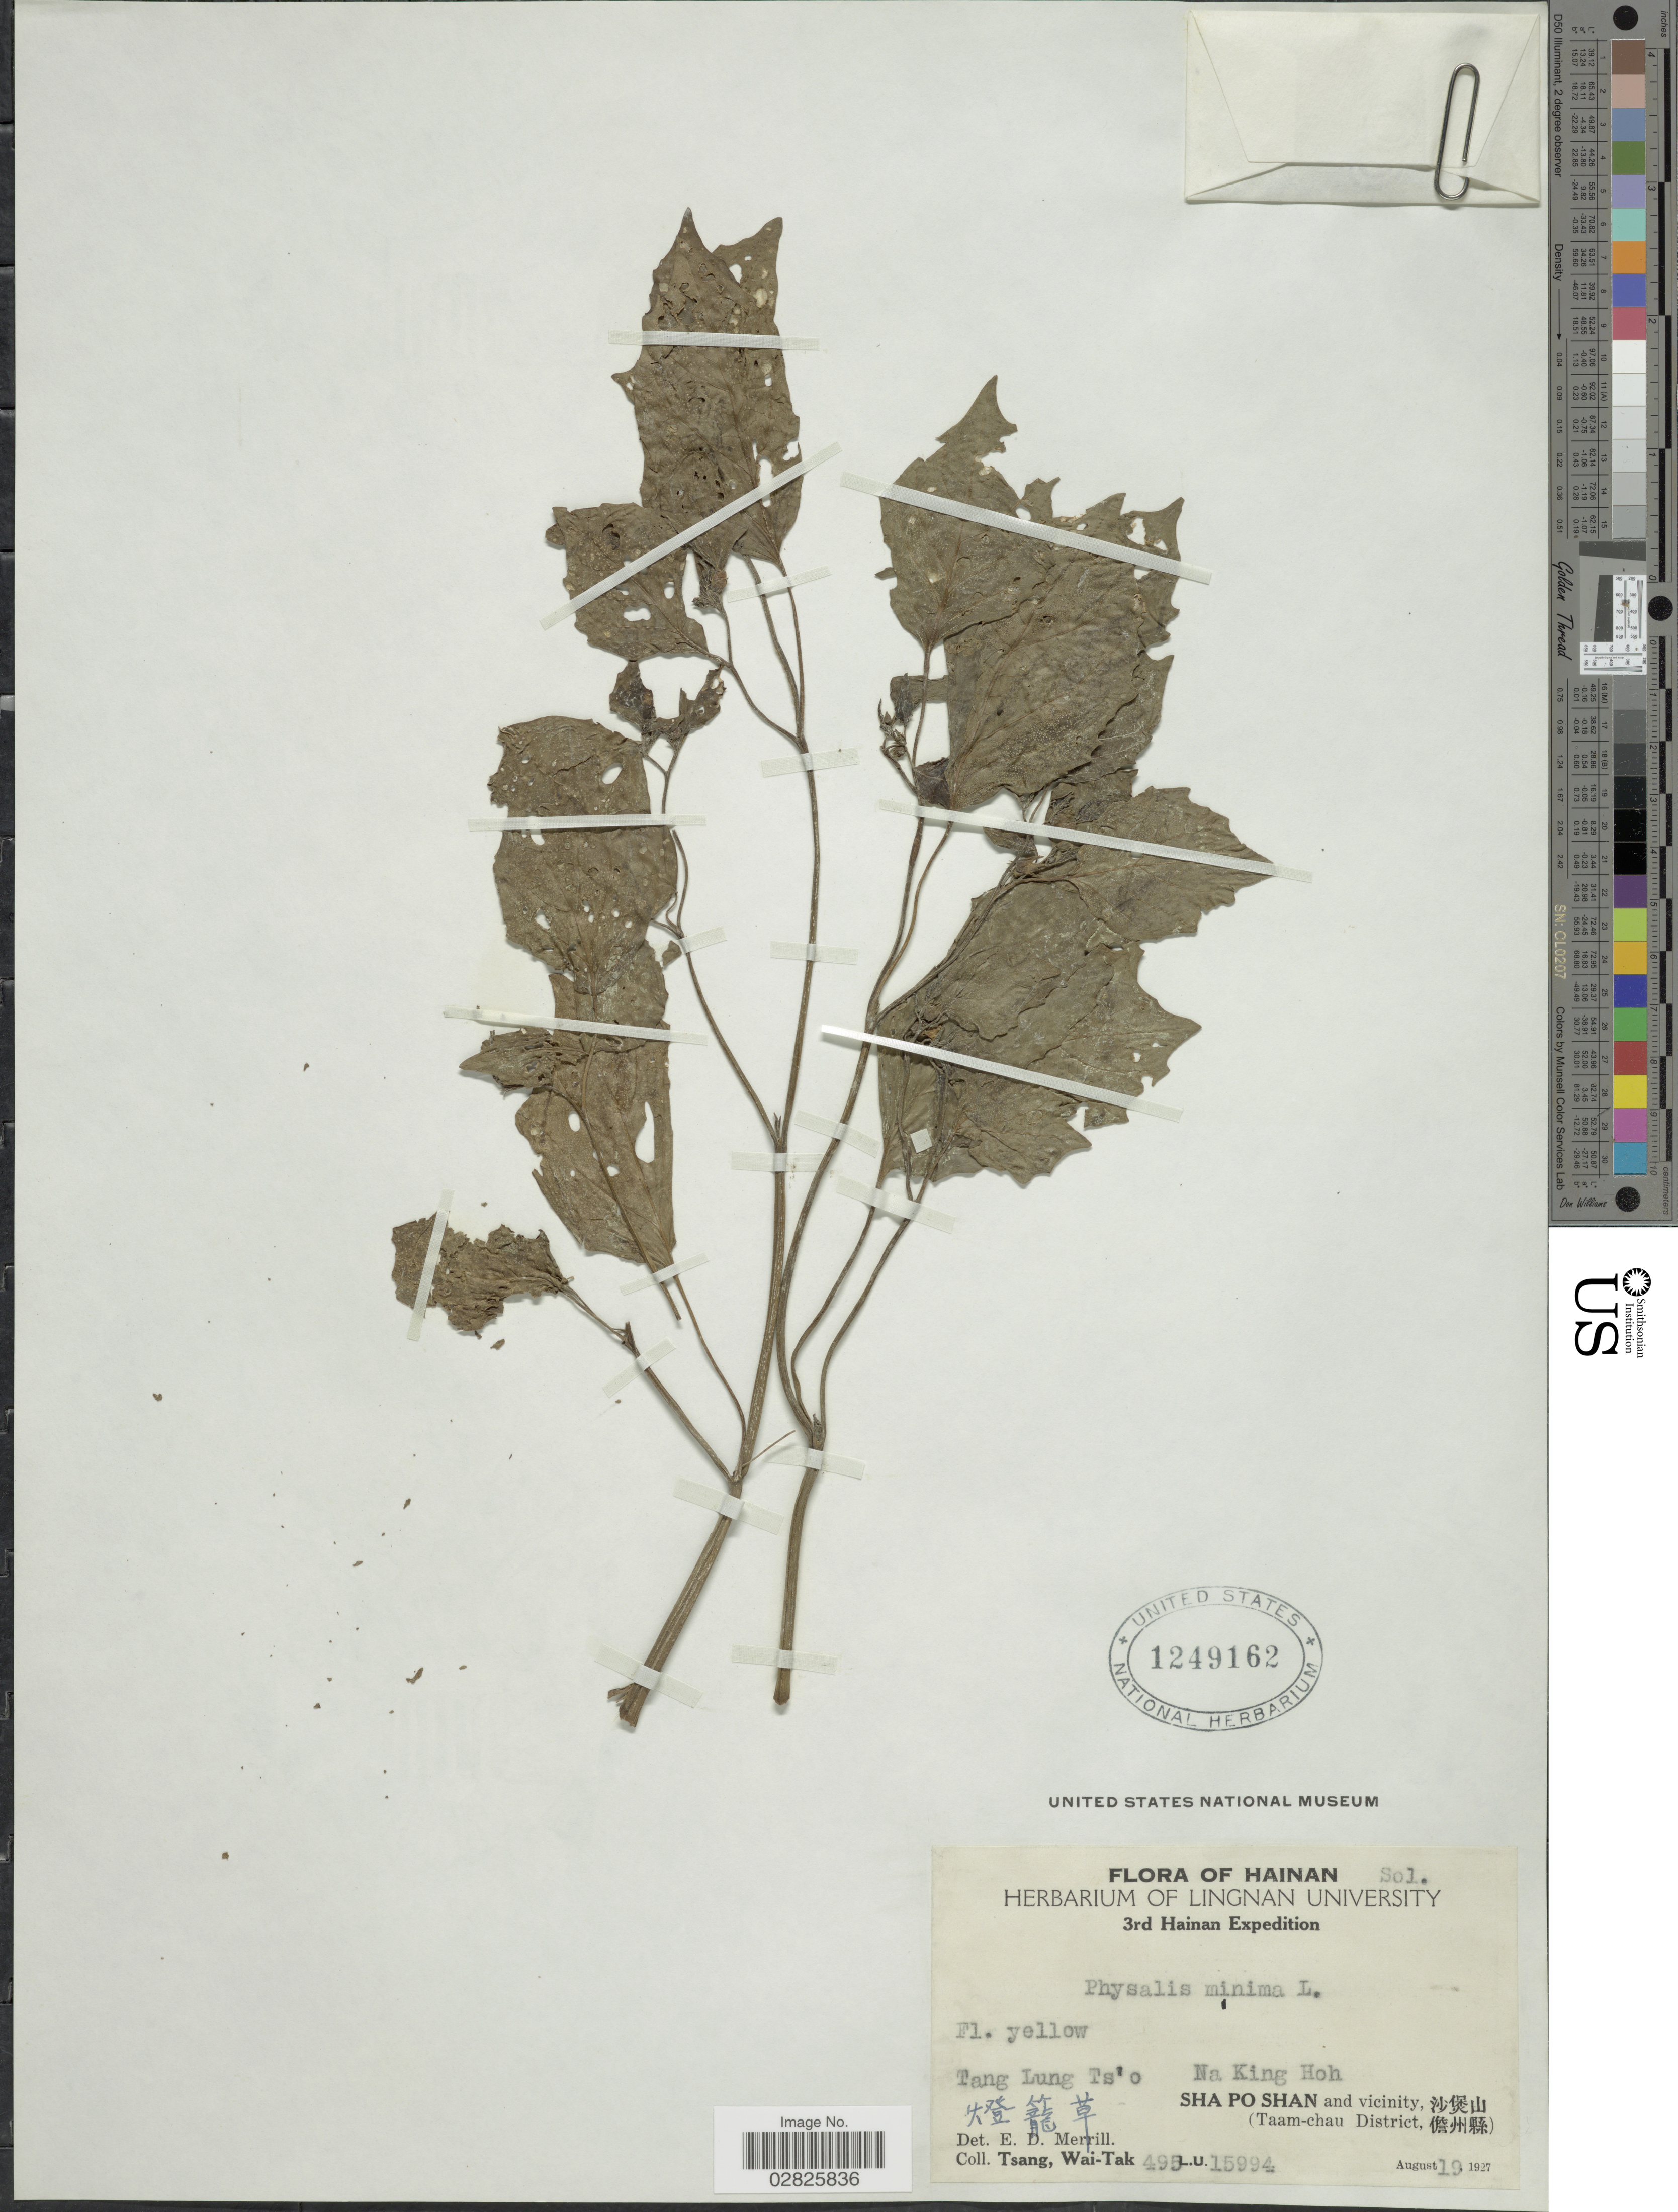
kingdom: Plantae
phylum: Tracheophyta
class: Magnoliopsida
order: Solanales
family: Solanaceae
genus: Physalis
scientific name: Physalis minima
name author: L.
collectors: W. T. Tsang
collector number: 495L.U.15994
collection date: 1927-08-19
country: China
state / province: Hainan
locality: Na King Hoh. Sha Po Shan and vicinity, Taam-chau District.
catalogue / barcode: US 1249162